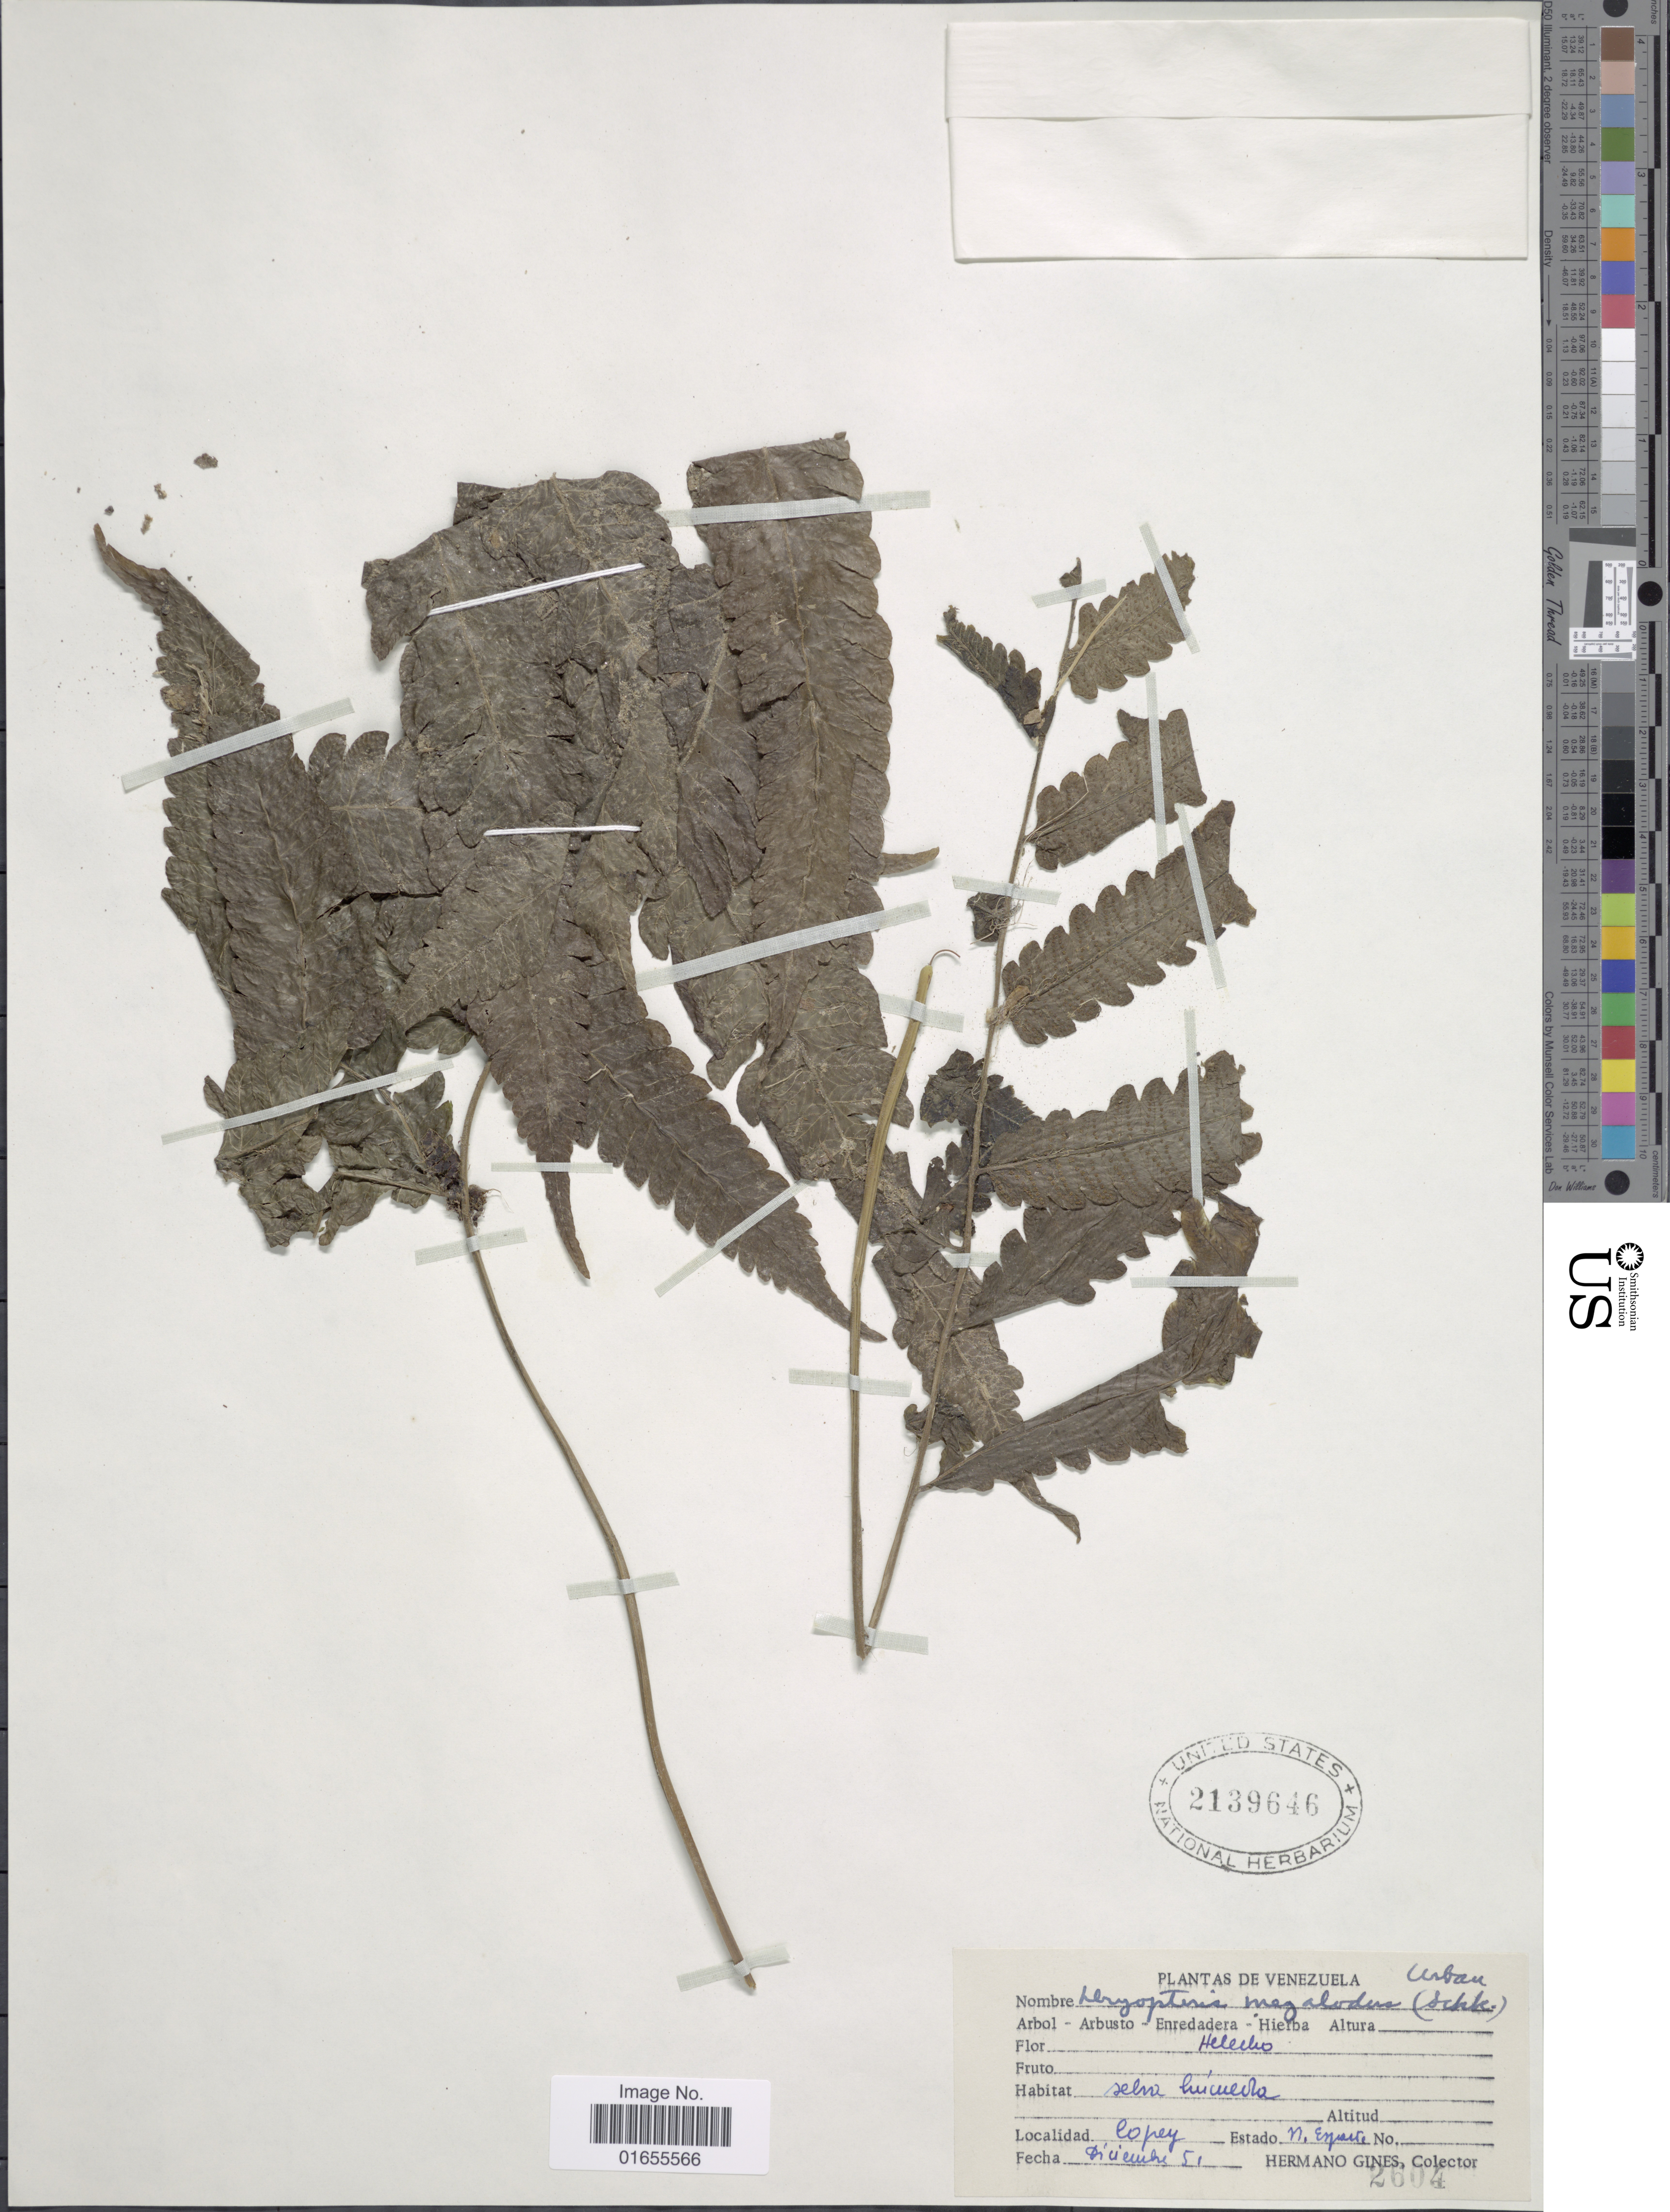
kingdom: Plantae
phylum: Tracheophyta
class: Polypodiopsida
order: Polypodiales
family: Thelypteridaceae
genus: Goniopteris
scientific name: Goniopteris pennata (Poir.) comb. nov., ined 2015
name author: (Poir.)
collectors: Bro. Gines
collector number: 2604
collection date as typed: Transcribed d/m/y: /12/51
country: Venezuela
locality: Copey, N. Enjaste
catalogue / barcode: US 2139646